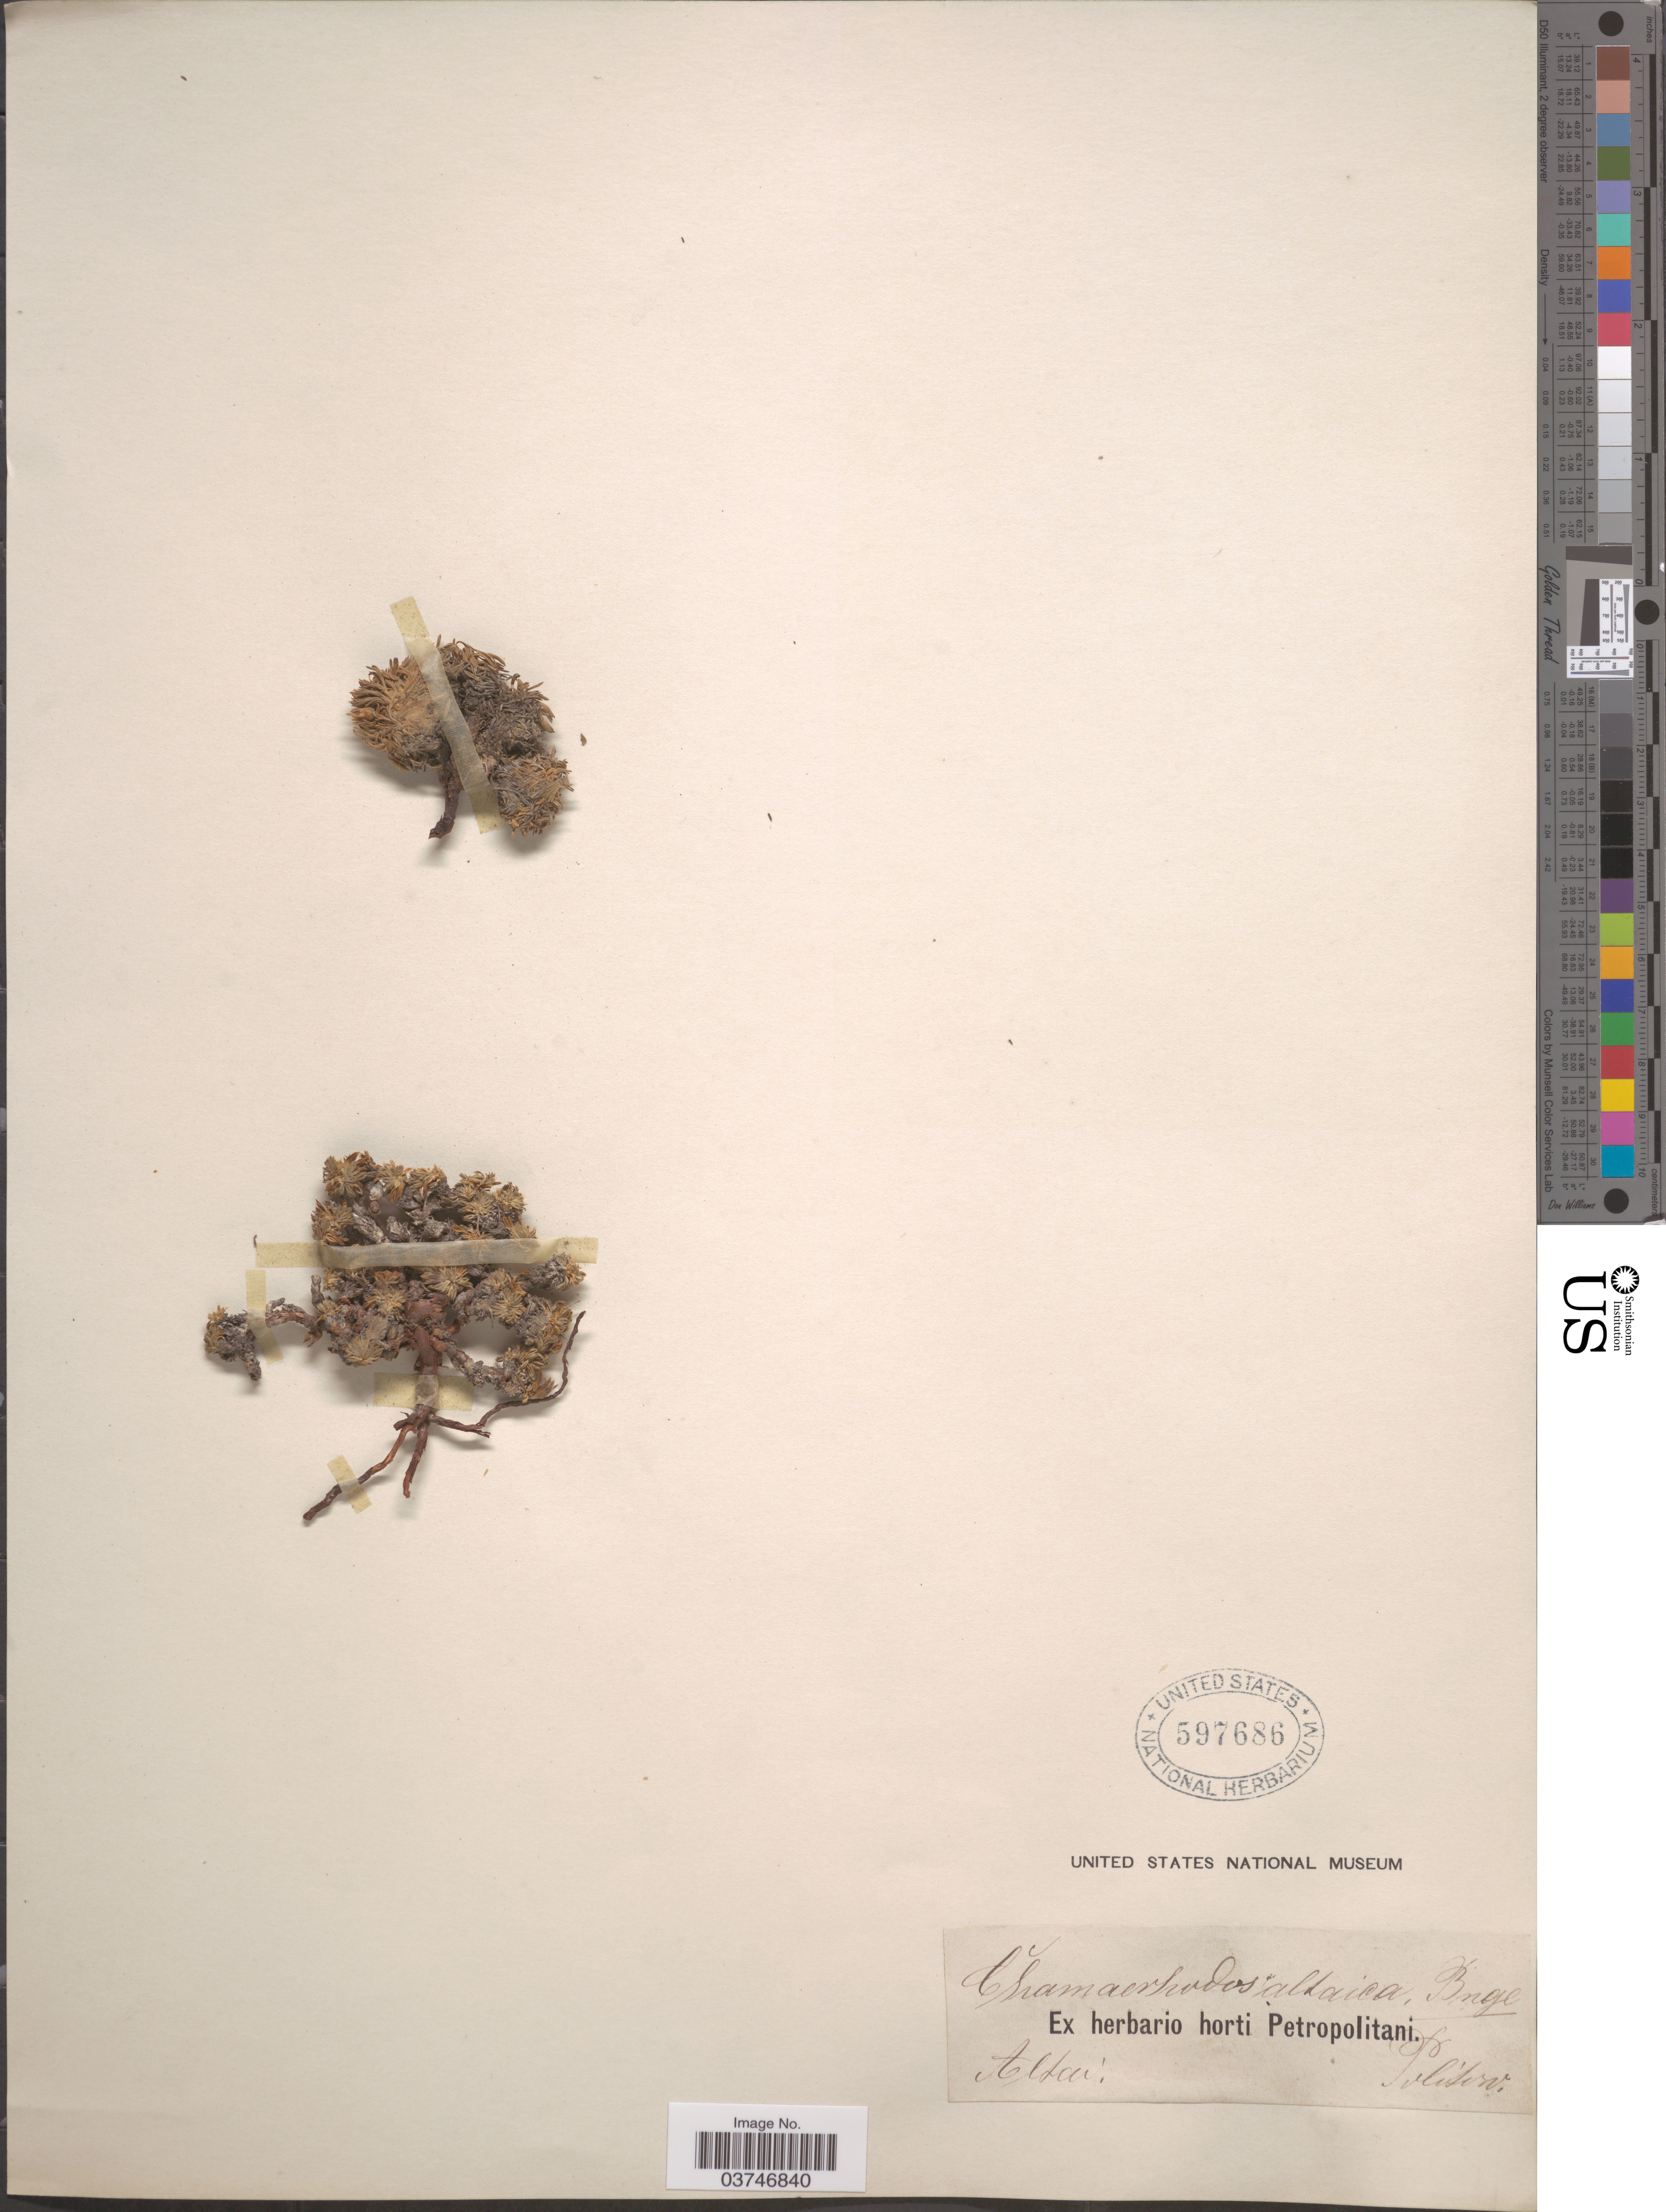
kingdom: Plantae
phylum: Tracheophyta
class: Magnoliopsida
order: Rosales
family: Rosaceae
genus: Chamaerhodos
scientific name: Chamaerhodos altaica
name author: Bunge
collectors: -. Politow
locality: Altai.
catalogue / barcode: US 597686